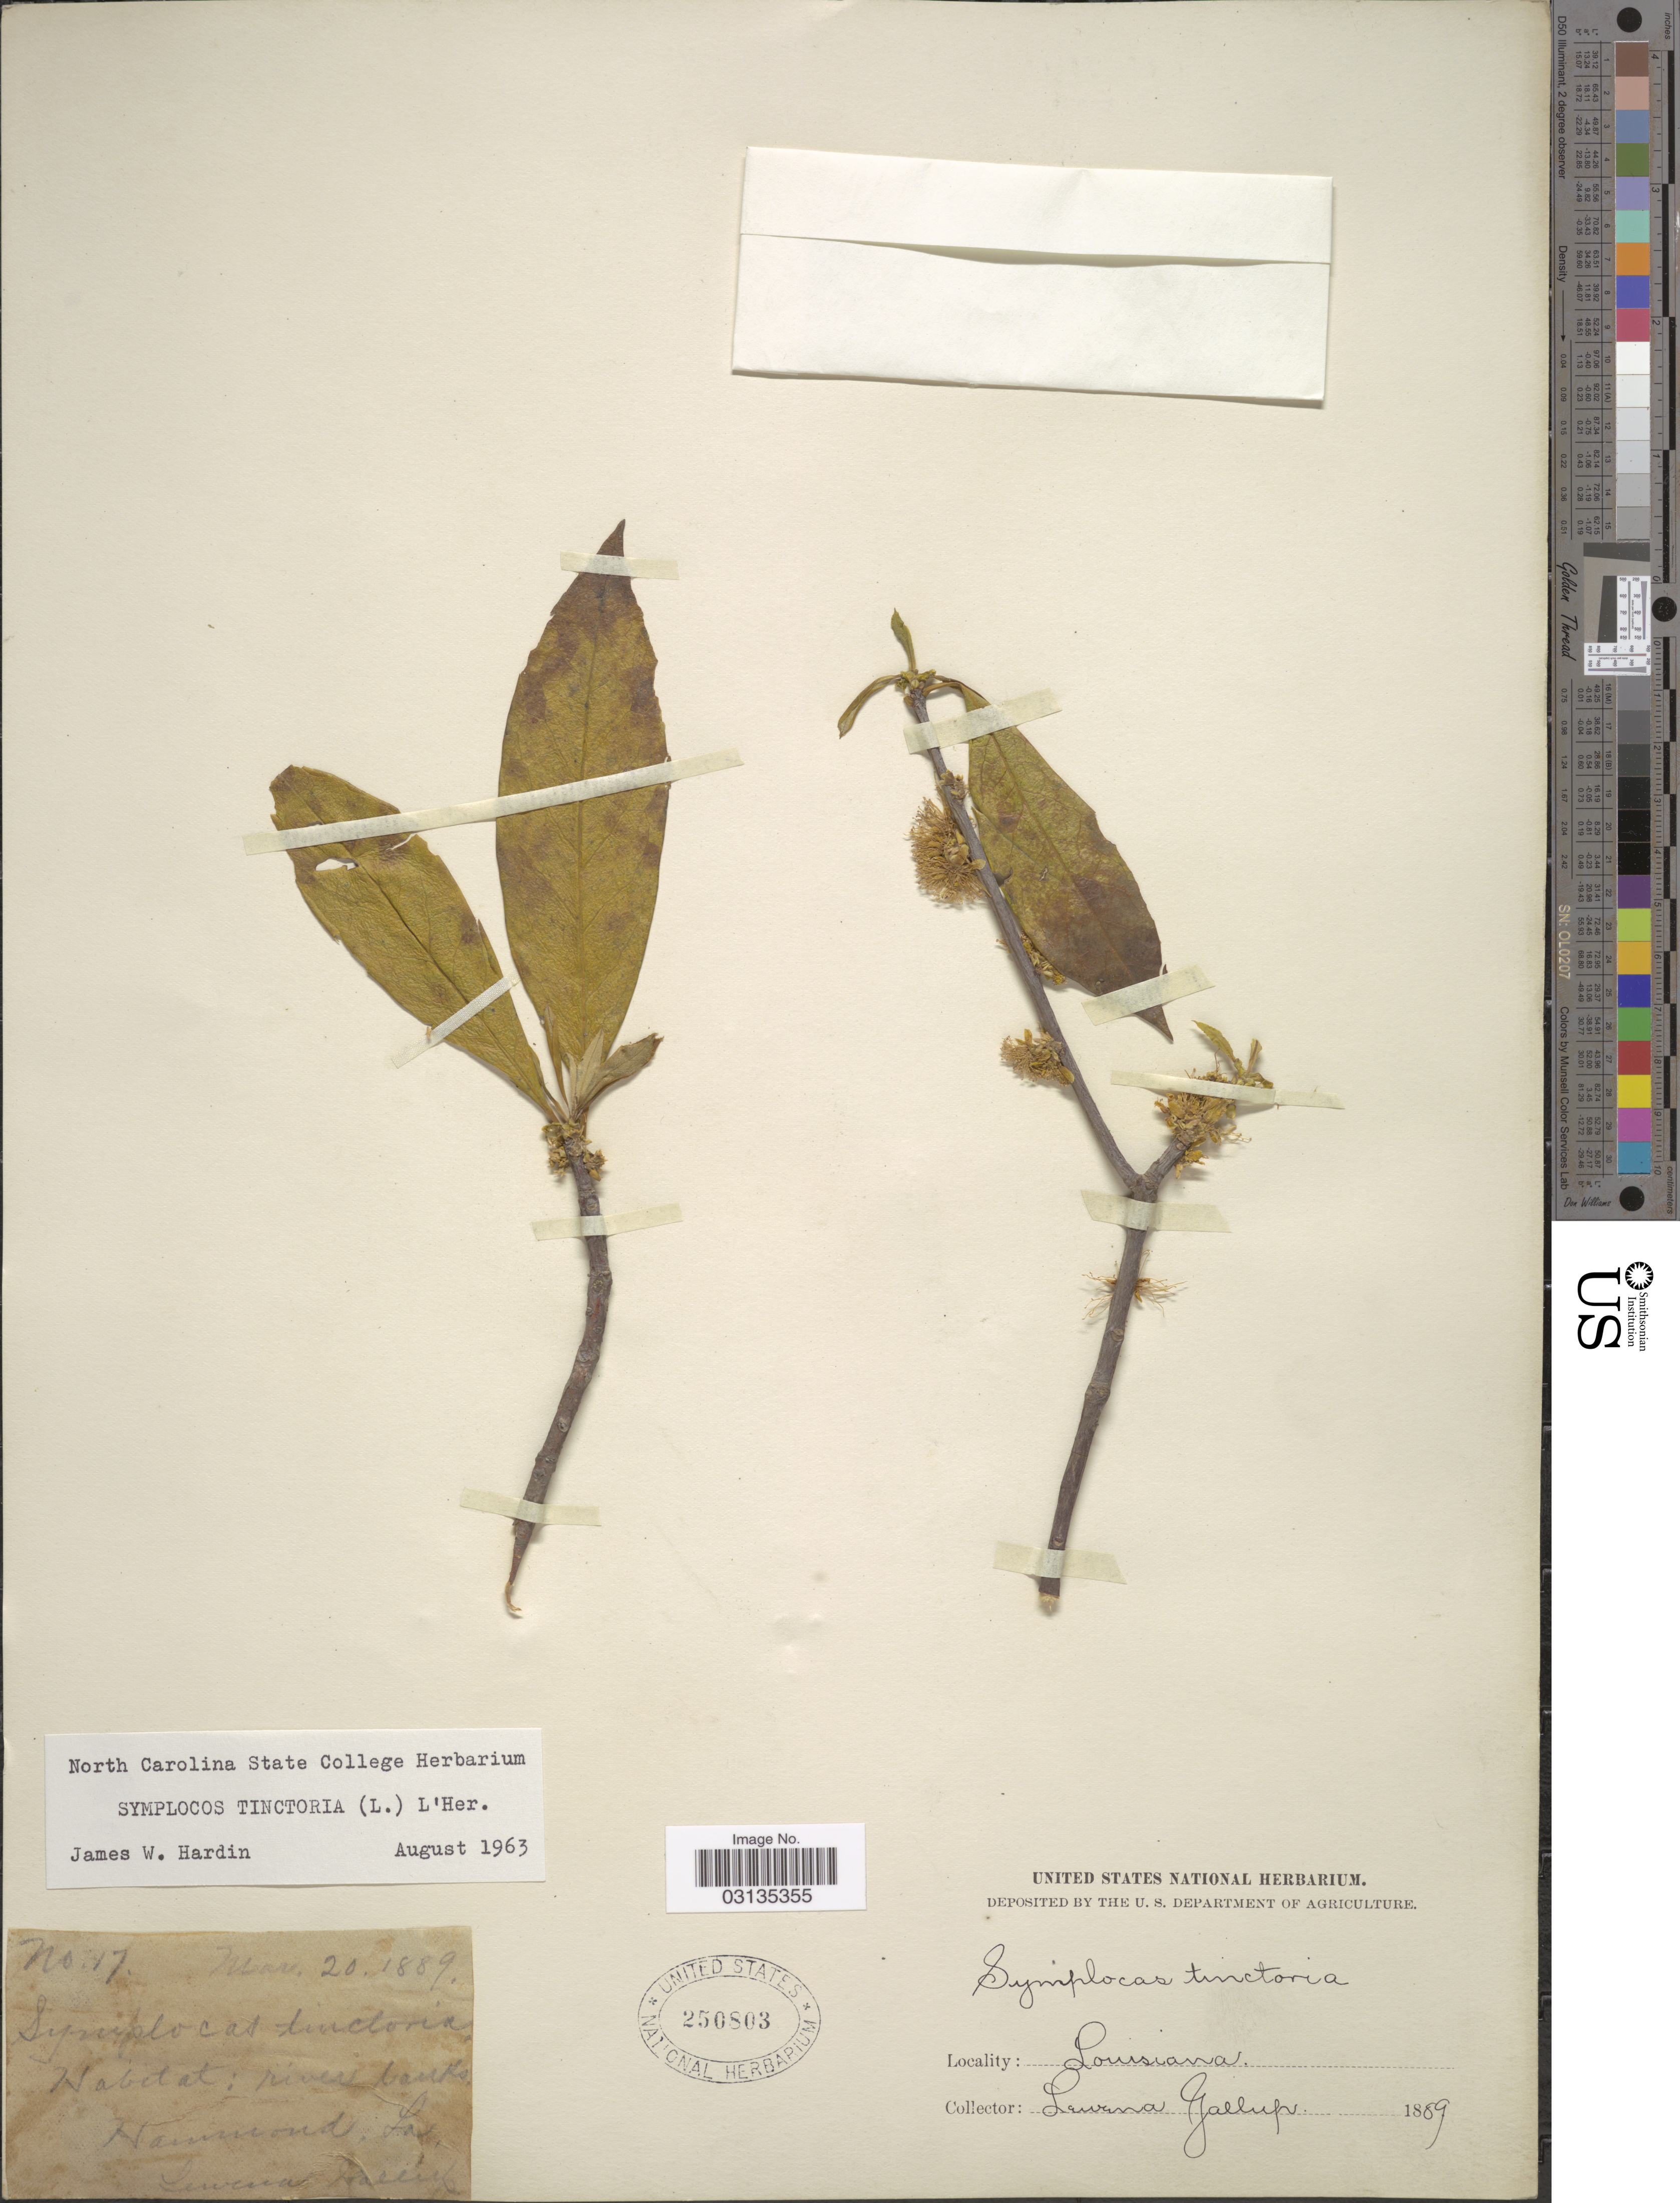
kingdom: Plantae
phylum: Tracheophyta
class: Magnoliopsida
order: Ericales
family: Symplocaceae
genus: Symplocos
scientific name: Symplocos tinctoria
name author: (L.) L'Hér.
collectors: L. Gallup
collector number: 17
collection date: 1889-03-20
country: United States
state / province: Louisiana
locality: Hammond.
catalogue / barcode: US 250803